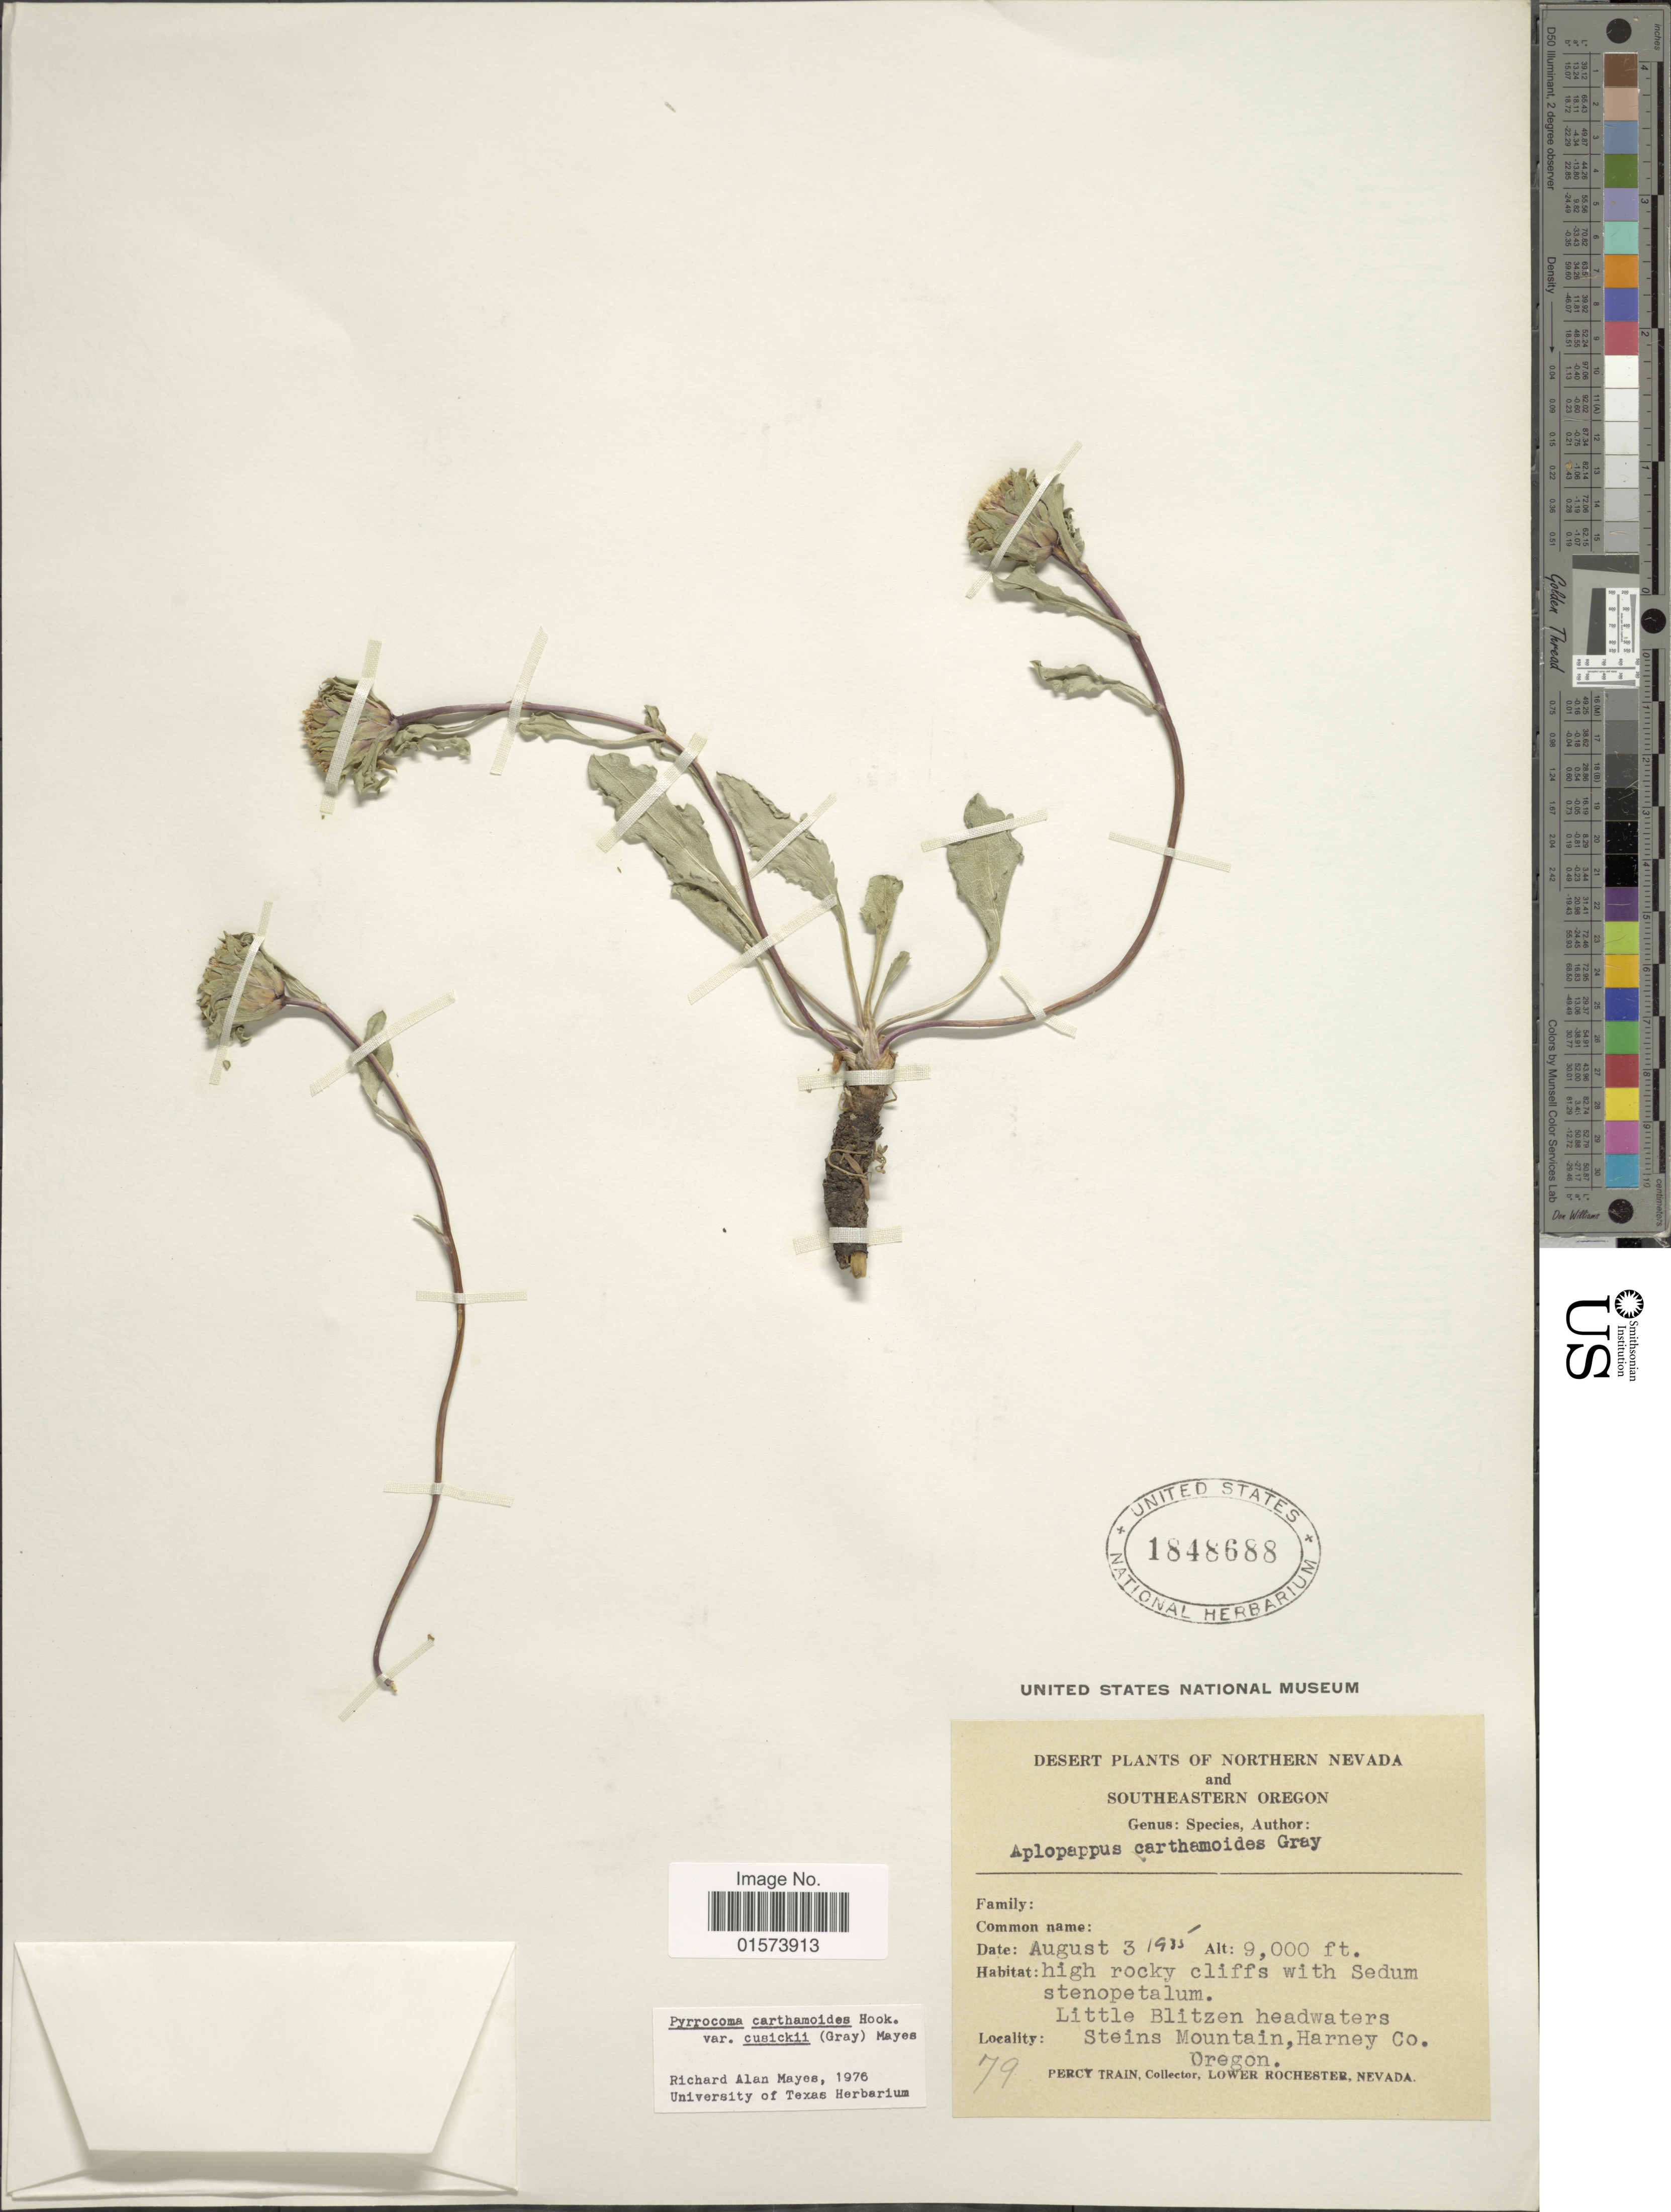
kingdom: Plantae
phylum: Tracheophyta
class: Magnoliopsida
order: Asterales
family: Asteraceae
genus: Pyrrocoma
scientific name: Pyrrocoma carthamoides var. cusickii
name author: (A. Gray) Mayes ex Kartesz & Gandhi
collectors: P. Train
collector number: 79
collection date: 1935-08-03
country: United States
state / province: Oregon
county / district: Harney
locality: Southeastern Oregon, high rocky cliffs, little Blitzen headwaters, Steins Mountain, Harney co.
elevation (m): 2743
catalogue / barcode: US 1848688